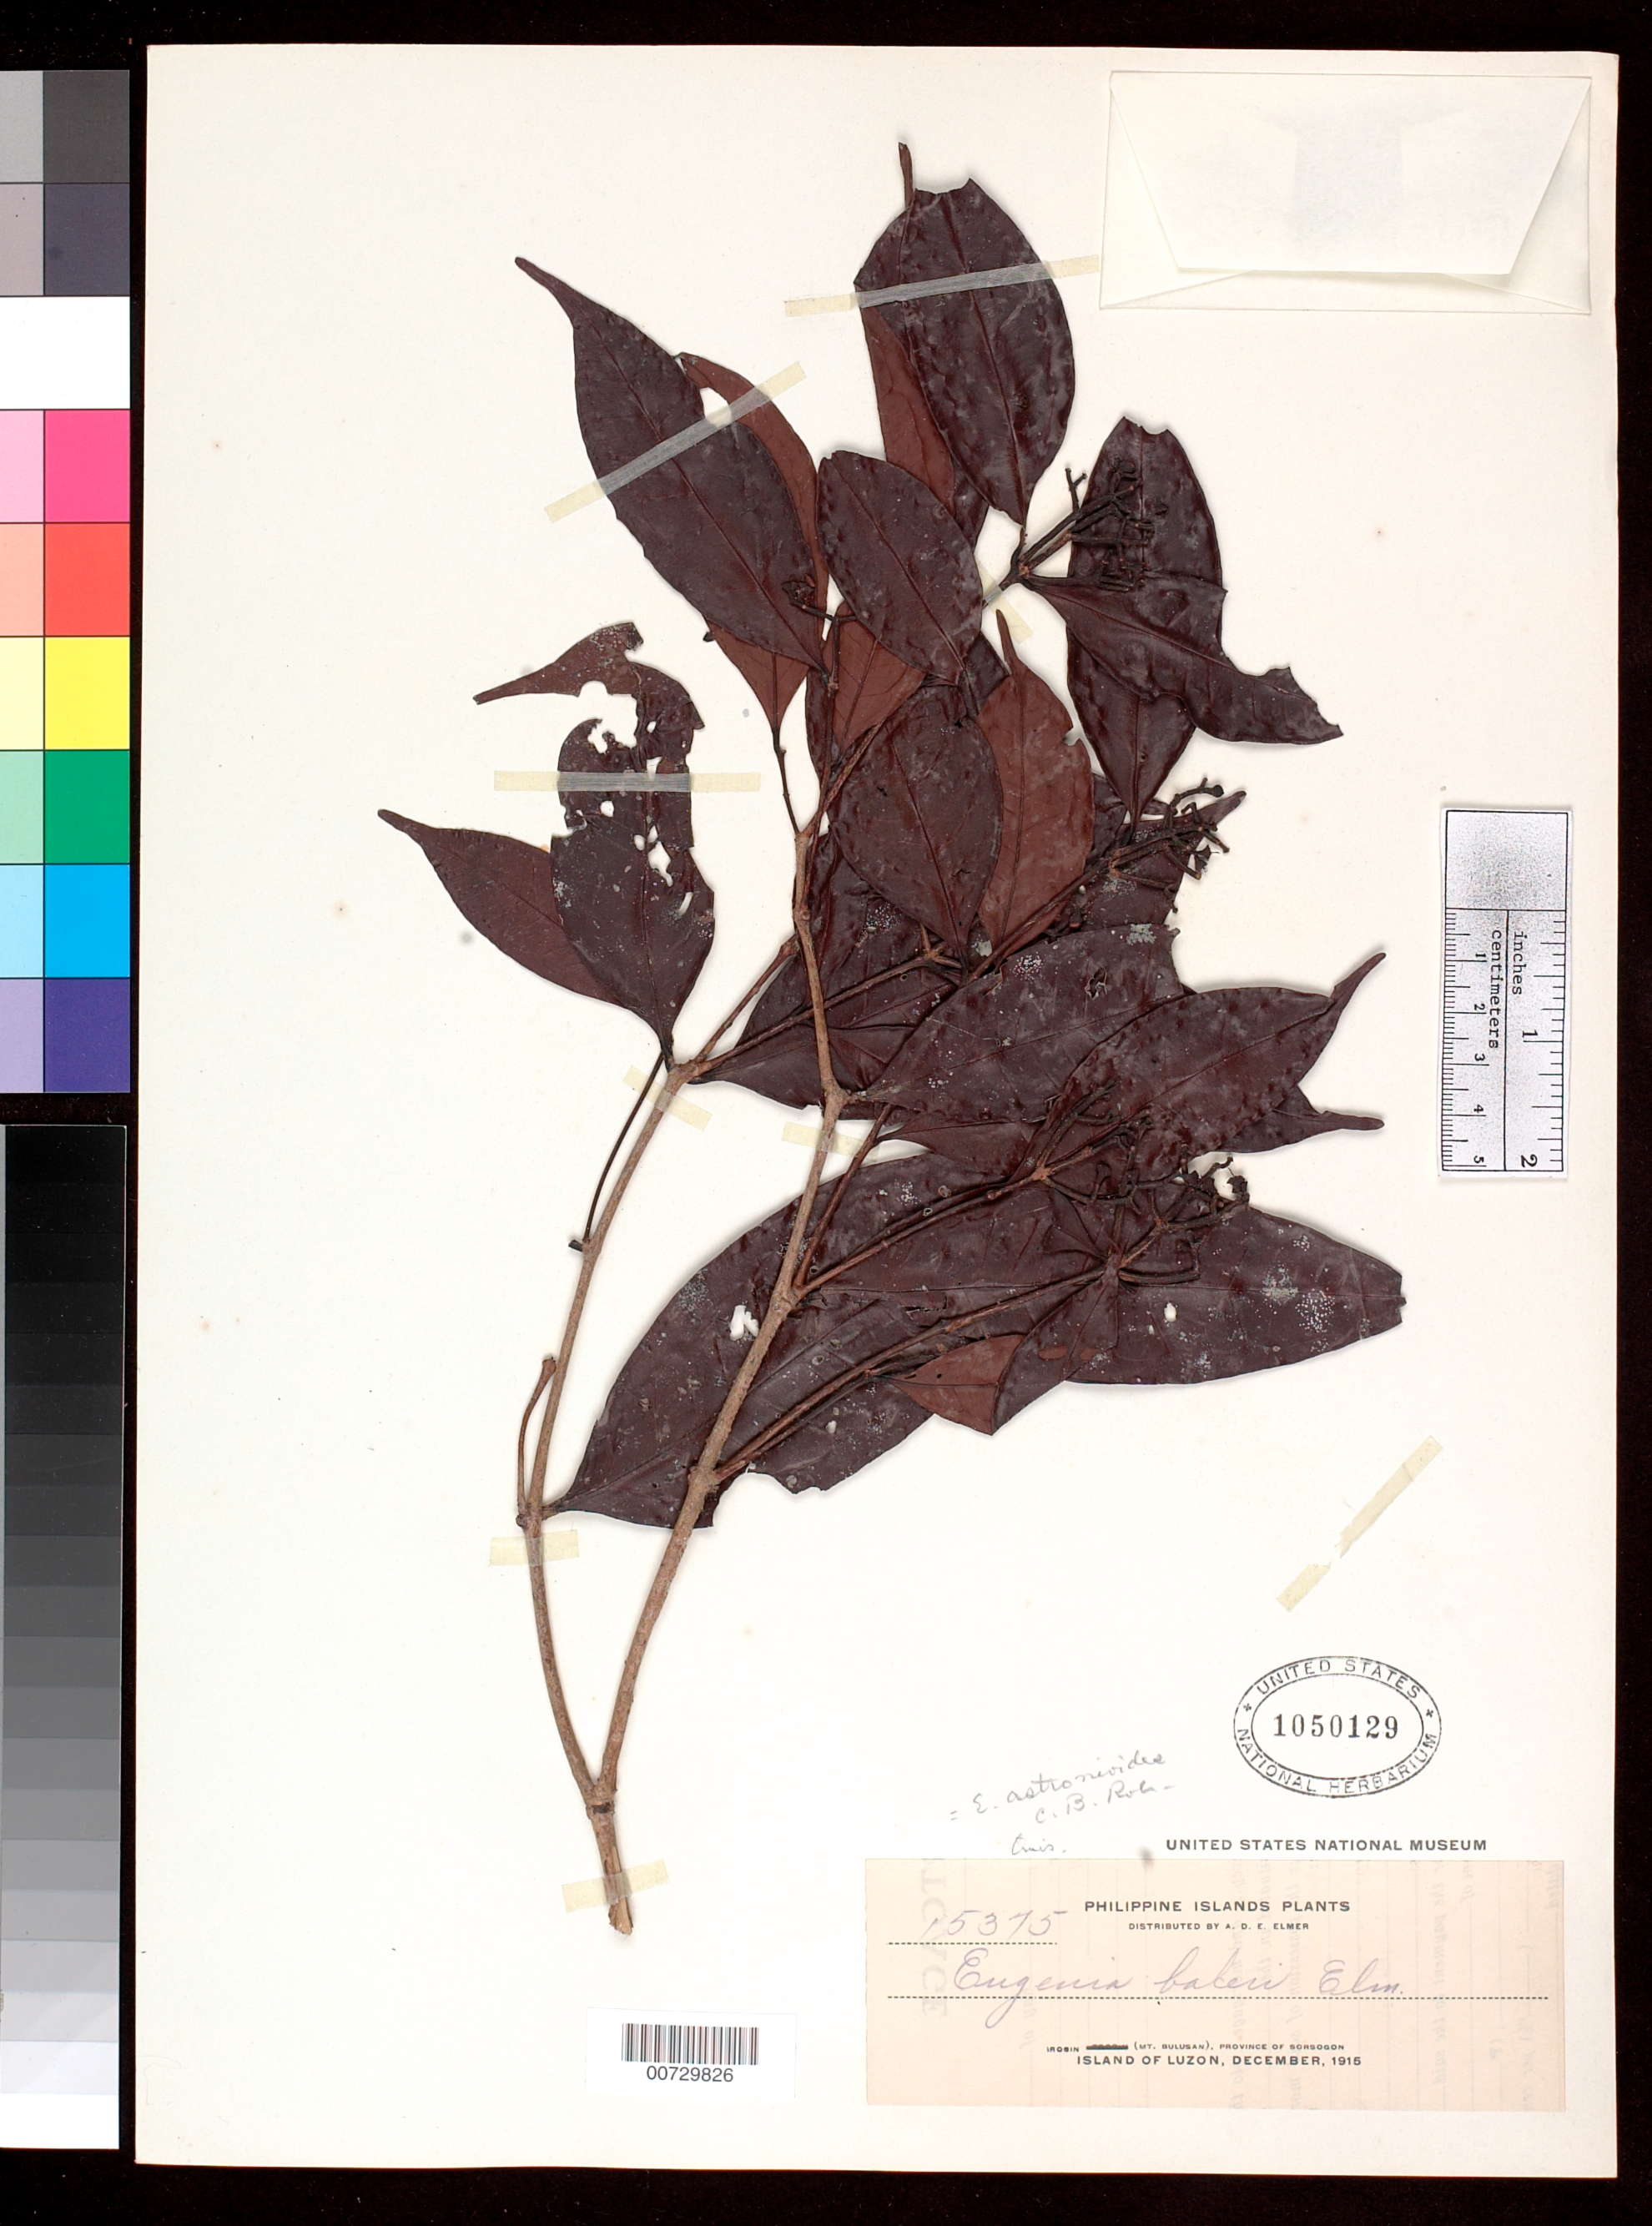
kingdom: Plantae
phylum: Tracheophyta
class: Magnoliopsida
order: Myrtales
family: Myrtaceae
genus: Syzygium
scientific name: Syzygium astronioides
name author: (C.B. Rob.) Merr.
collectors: A. D. E. Elmer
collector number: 15375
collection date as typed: Dec 1915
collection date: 1915-12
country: Philippines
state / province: Bicol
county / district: Sorsogon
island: Luzon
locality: Irosin (Mt. Bulusan), Province of Sorsogon, Island of Luzon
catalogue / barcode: US 1050129